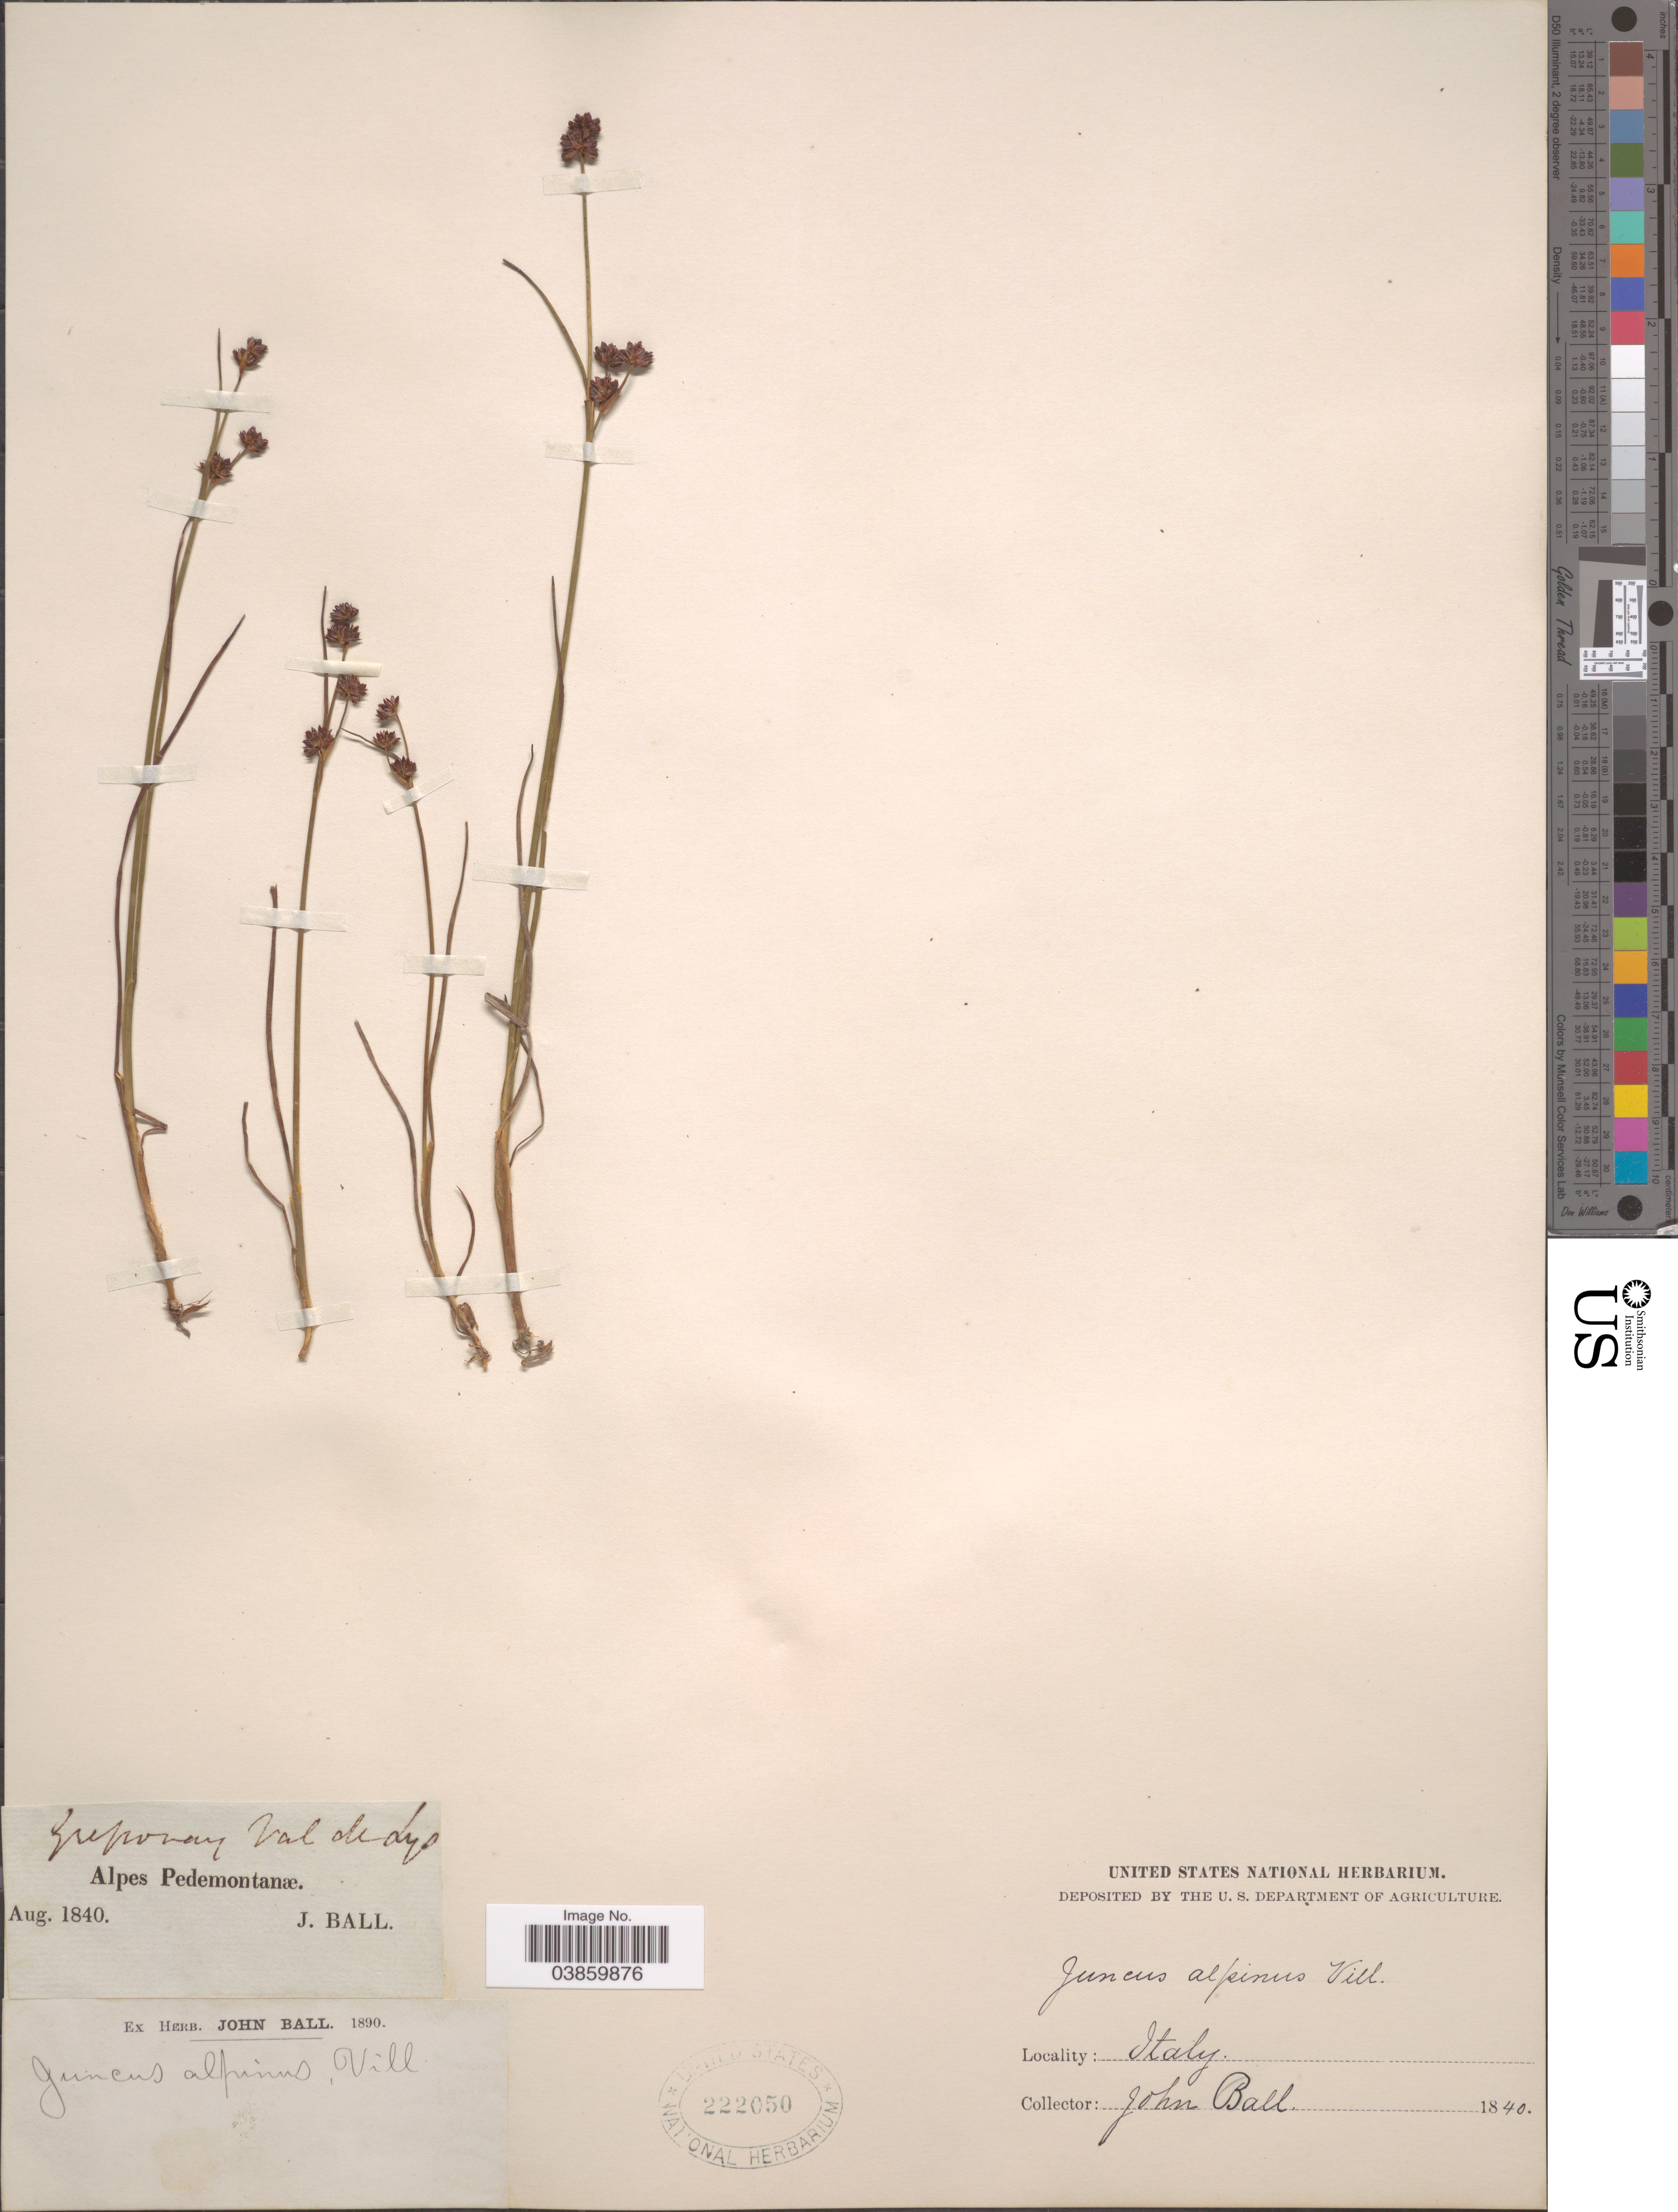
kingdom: Plantae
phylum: Tracheophyta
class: Liliopsida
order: Poales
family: Juncaceae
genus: Juncus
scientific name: Juncus alpinus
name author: Vill.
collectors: J. Ball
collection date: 1840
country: Italy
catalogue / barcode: US 222050